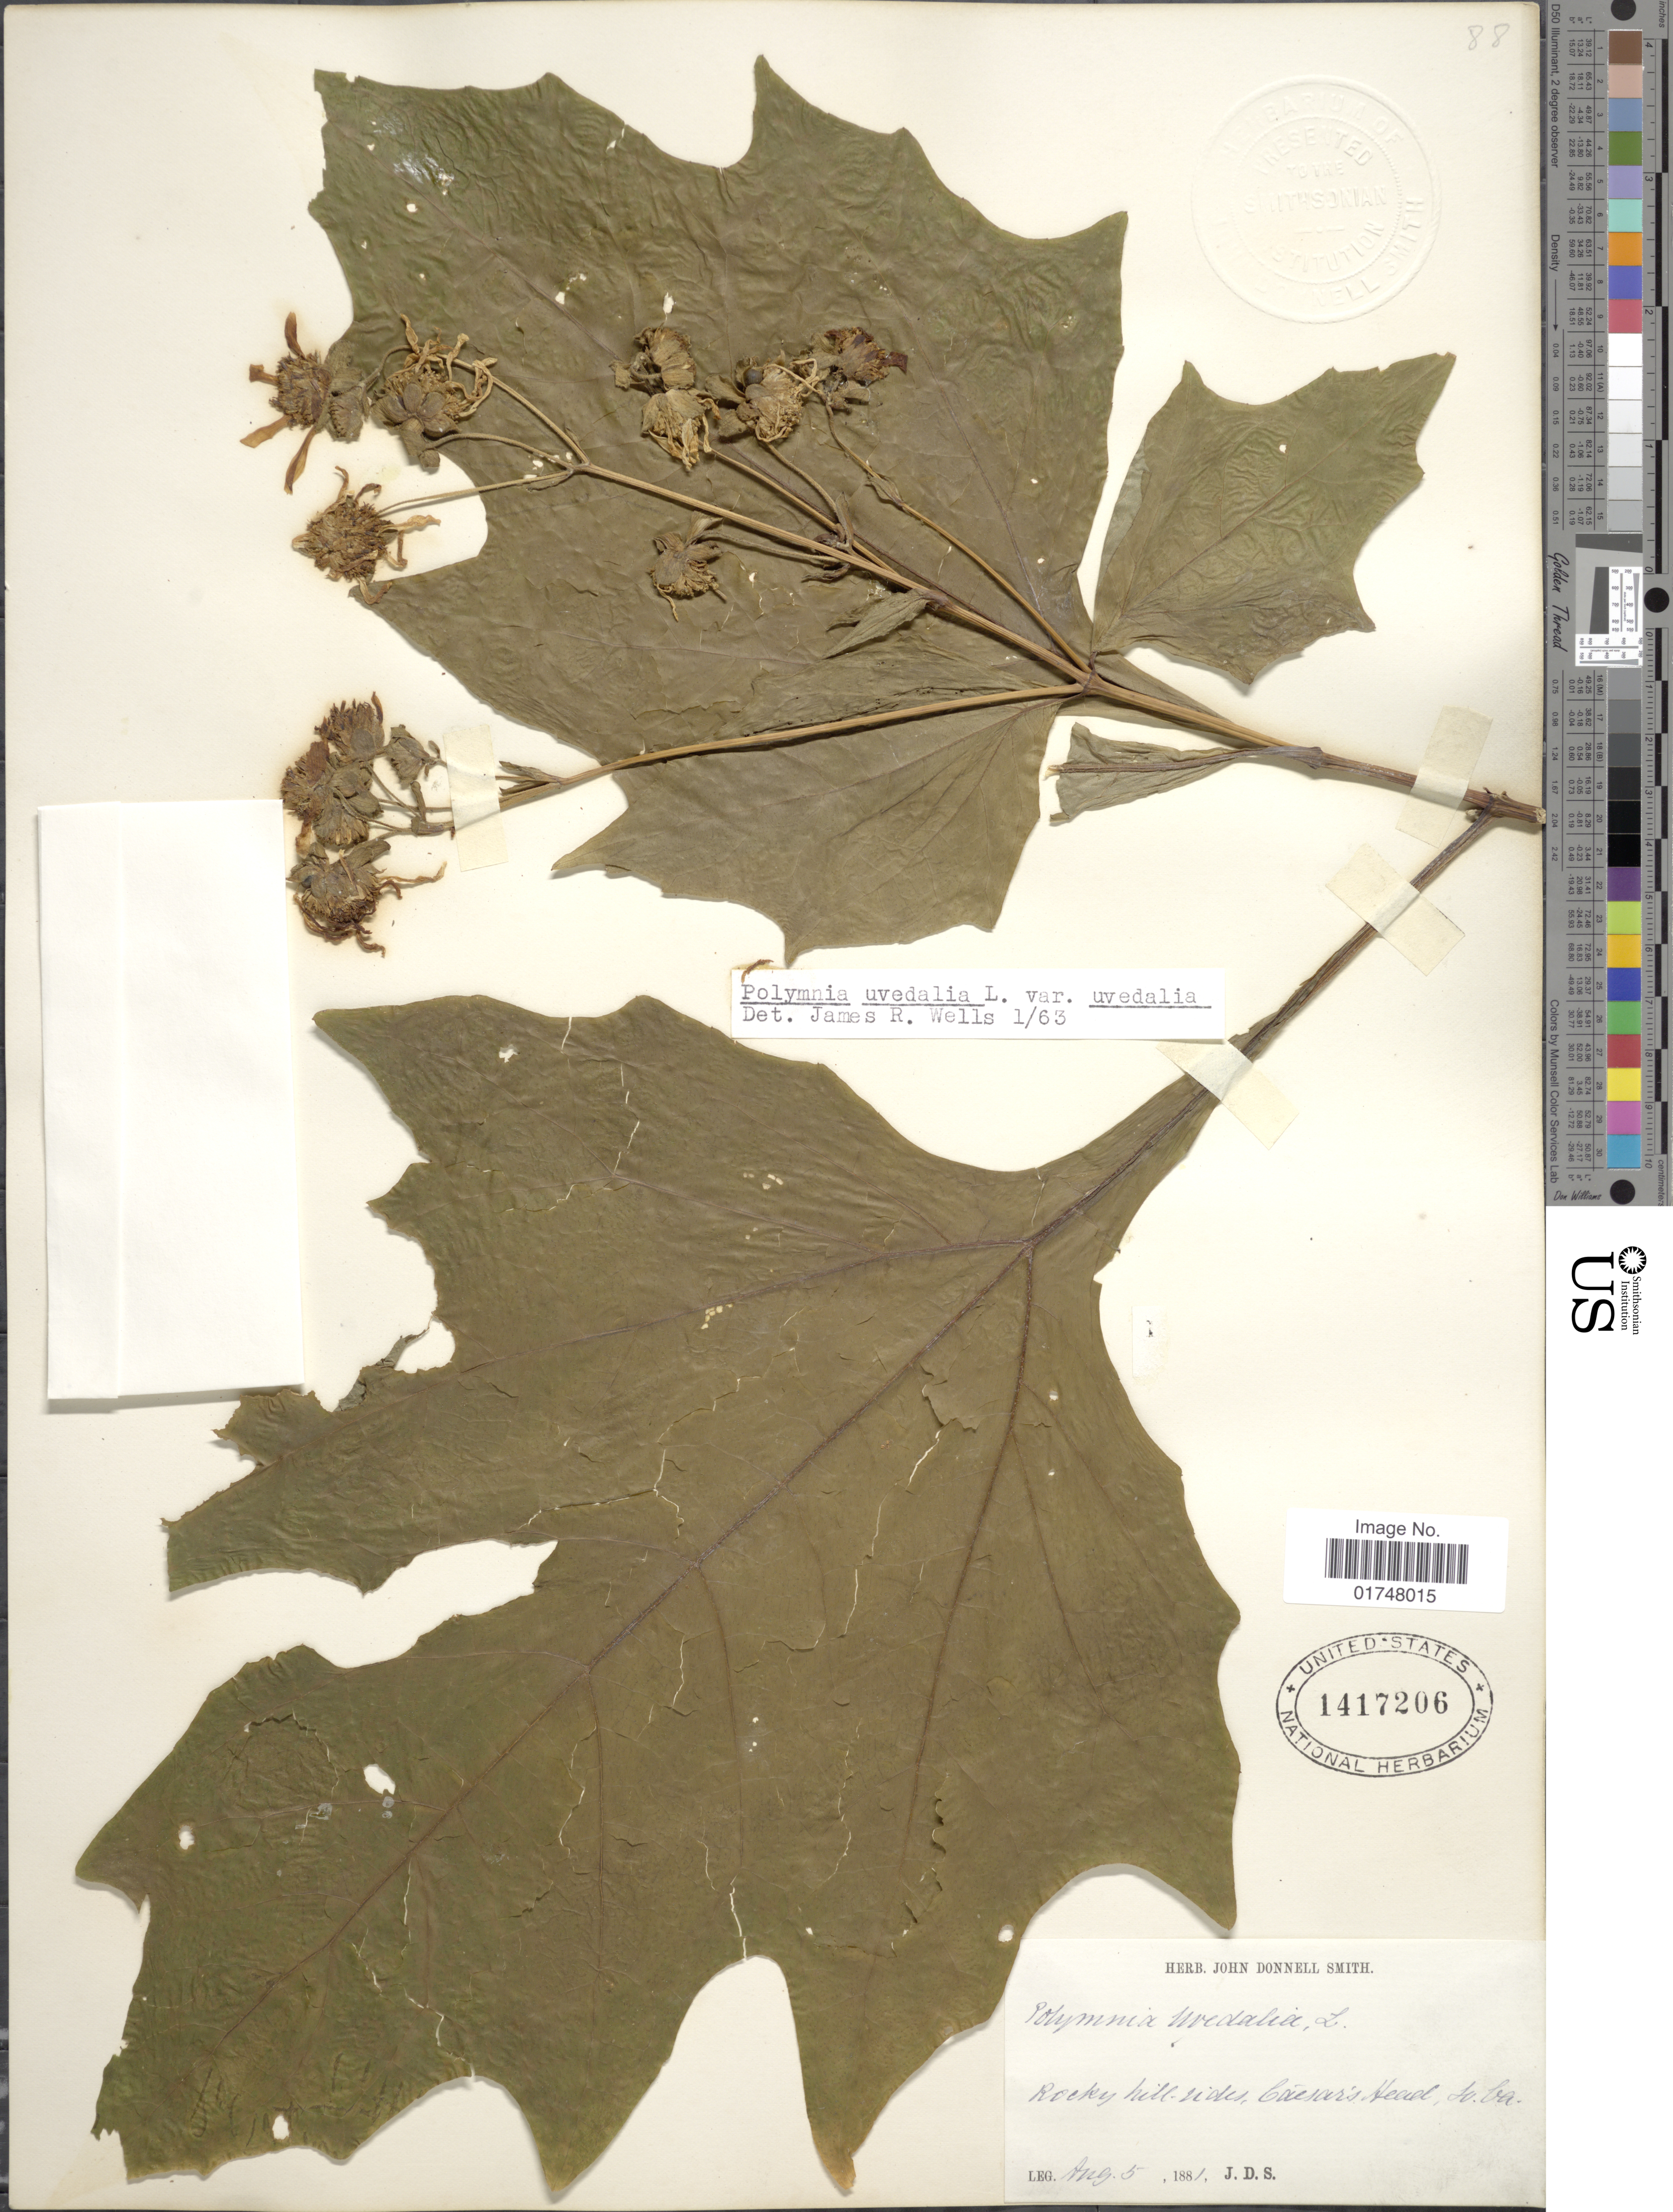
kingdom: Plantae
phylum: Tracheophyta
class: Magnoliopsida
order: Asterales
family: Asteraceae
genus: Smallanthus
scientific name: Smallanthus uvedalia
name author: (L.) Mack. ex Mack.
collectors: J. Donnell Smith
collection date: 1881-08-05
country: United States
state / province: South Carolina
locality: Rocky hill-sides, Caesar's Head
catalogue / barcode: US 1417206